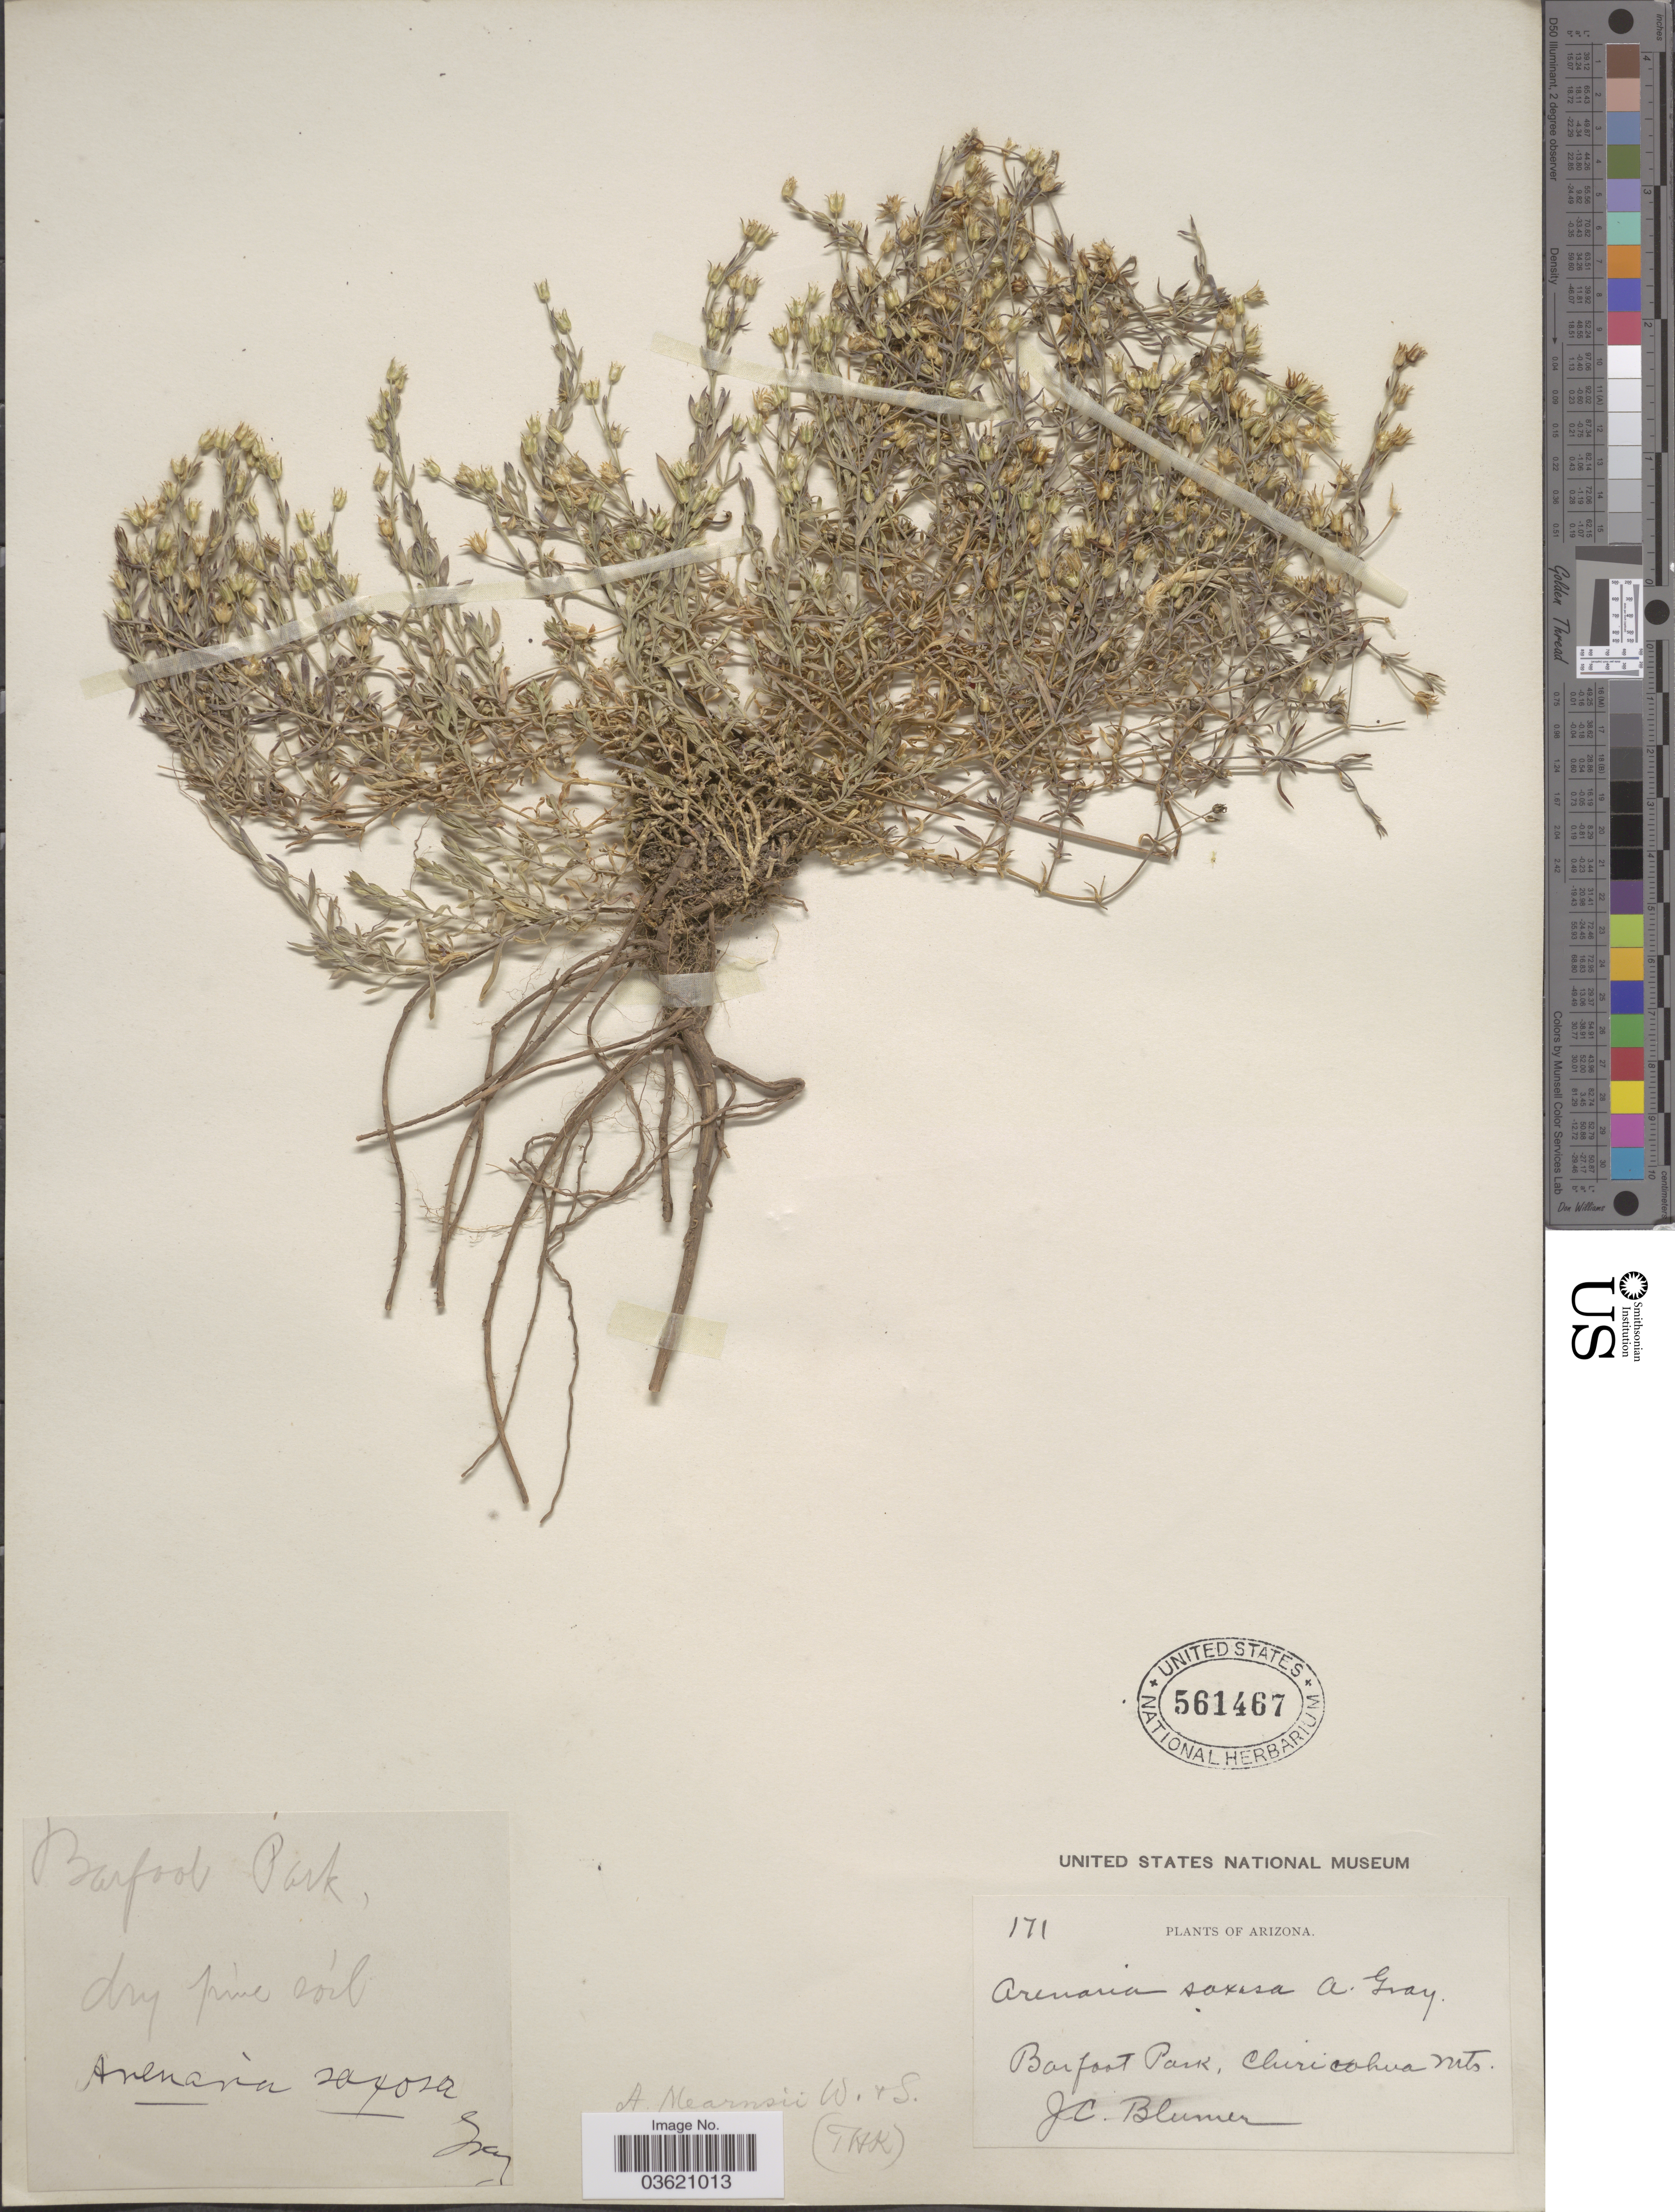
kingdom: Plantae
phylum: Tracheophyta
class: Magnoliopsida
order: Caryophyllales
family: Caryophyllaceae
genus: Arenaria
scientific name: Arenaria mearnsii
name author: Wooton & Standl.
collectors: J. C. Blumer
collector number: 171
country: United States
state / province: Arizona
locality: Barfoot Park, Chiricahua Mountains.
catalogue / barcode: US 561467